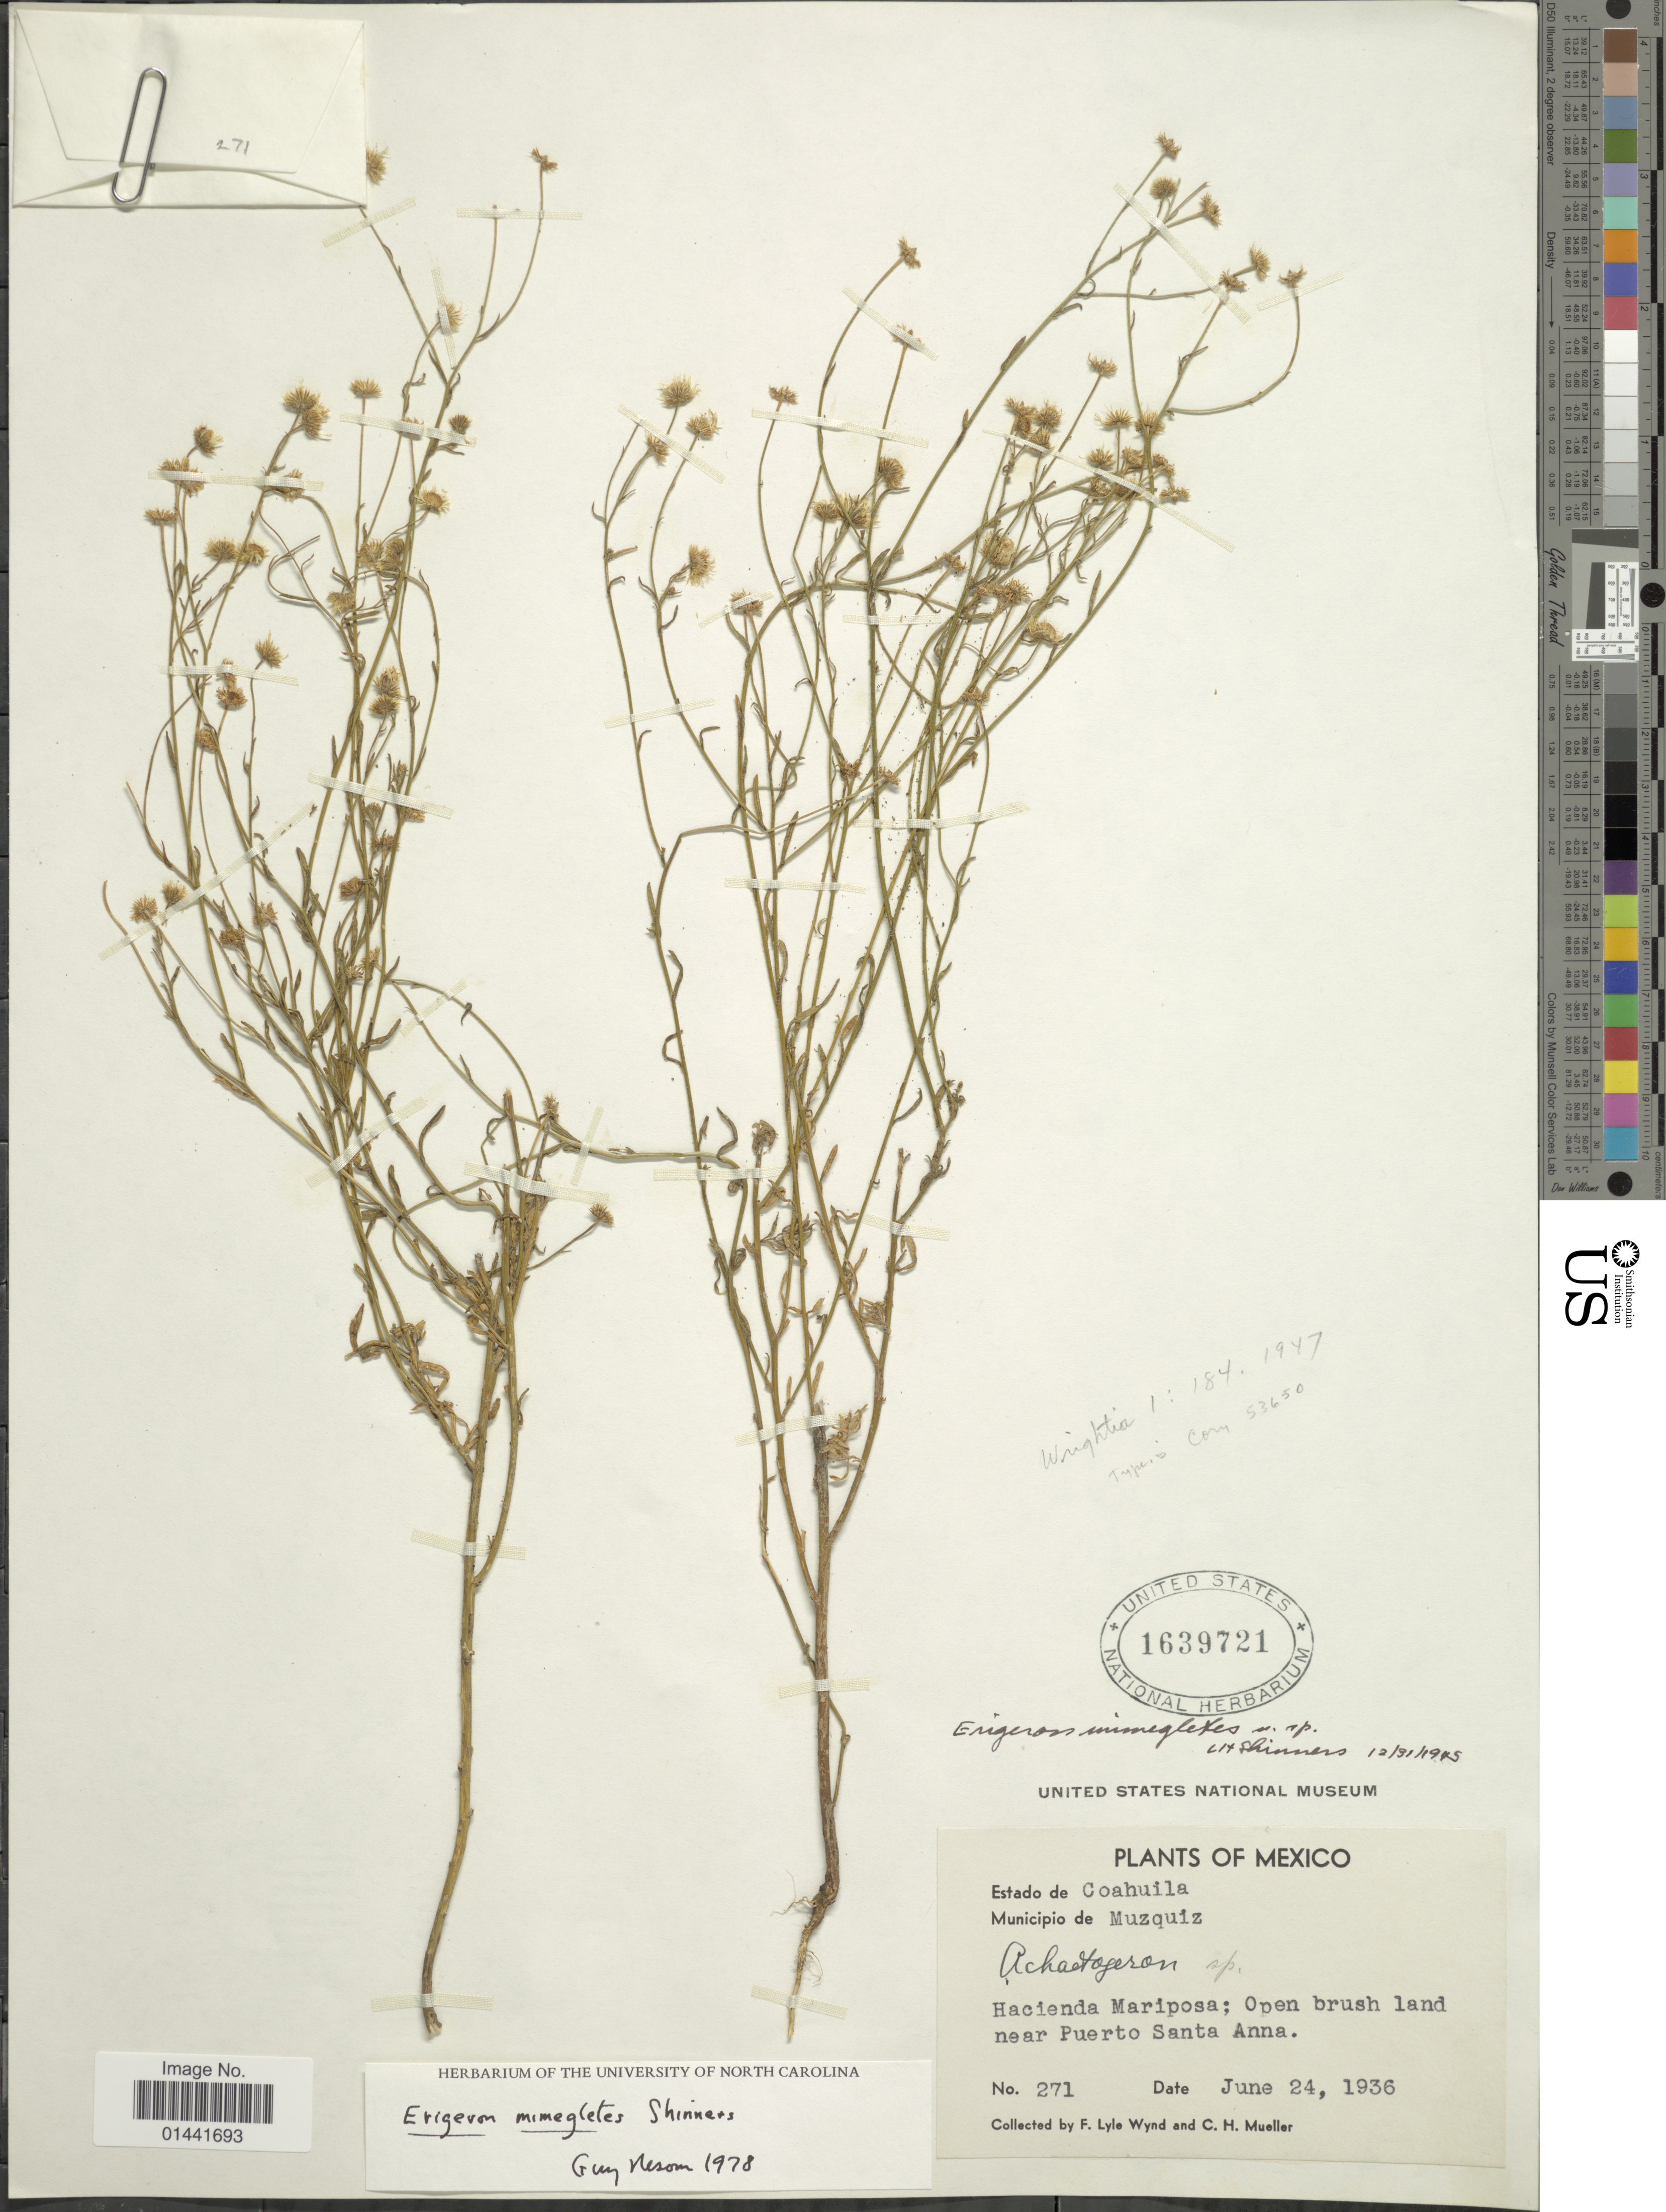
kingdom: Plantae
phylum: Tracheophyta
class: Magnoliopsida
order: Asterales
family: Asteraceae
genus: Erigeron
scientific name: Erigeron mimegletes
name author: Shinners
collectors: F. L. Wynd & C. H. Mueller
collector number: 271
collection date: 1936-06-24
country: Mexico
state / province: Coahuila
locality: Municipio de Muzquiz, hacienda Mariposa; open brush land near Puerto Santa Ana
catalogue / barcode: US 1639721